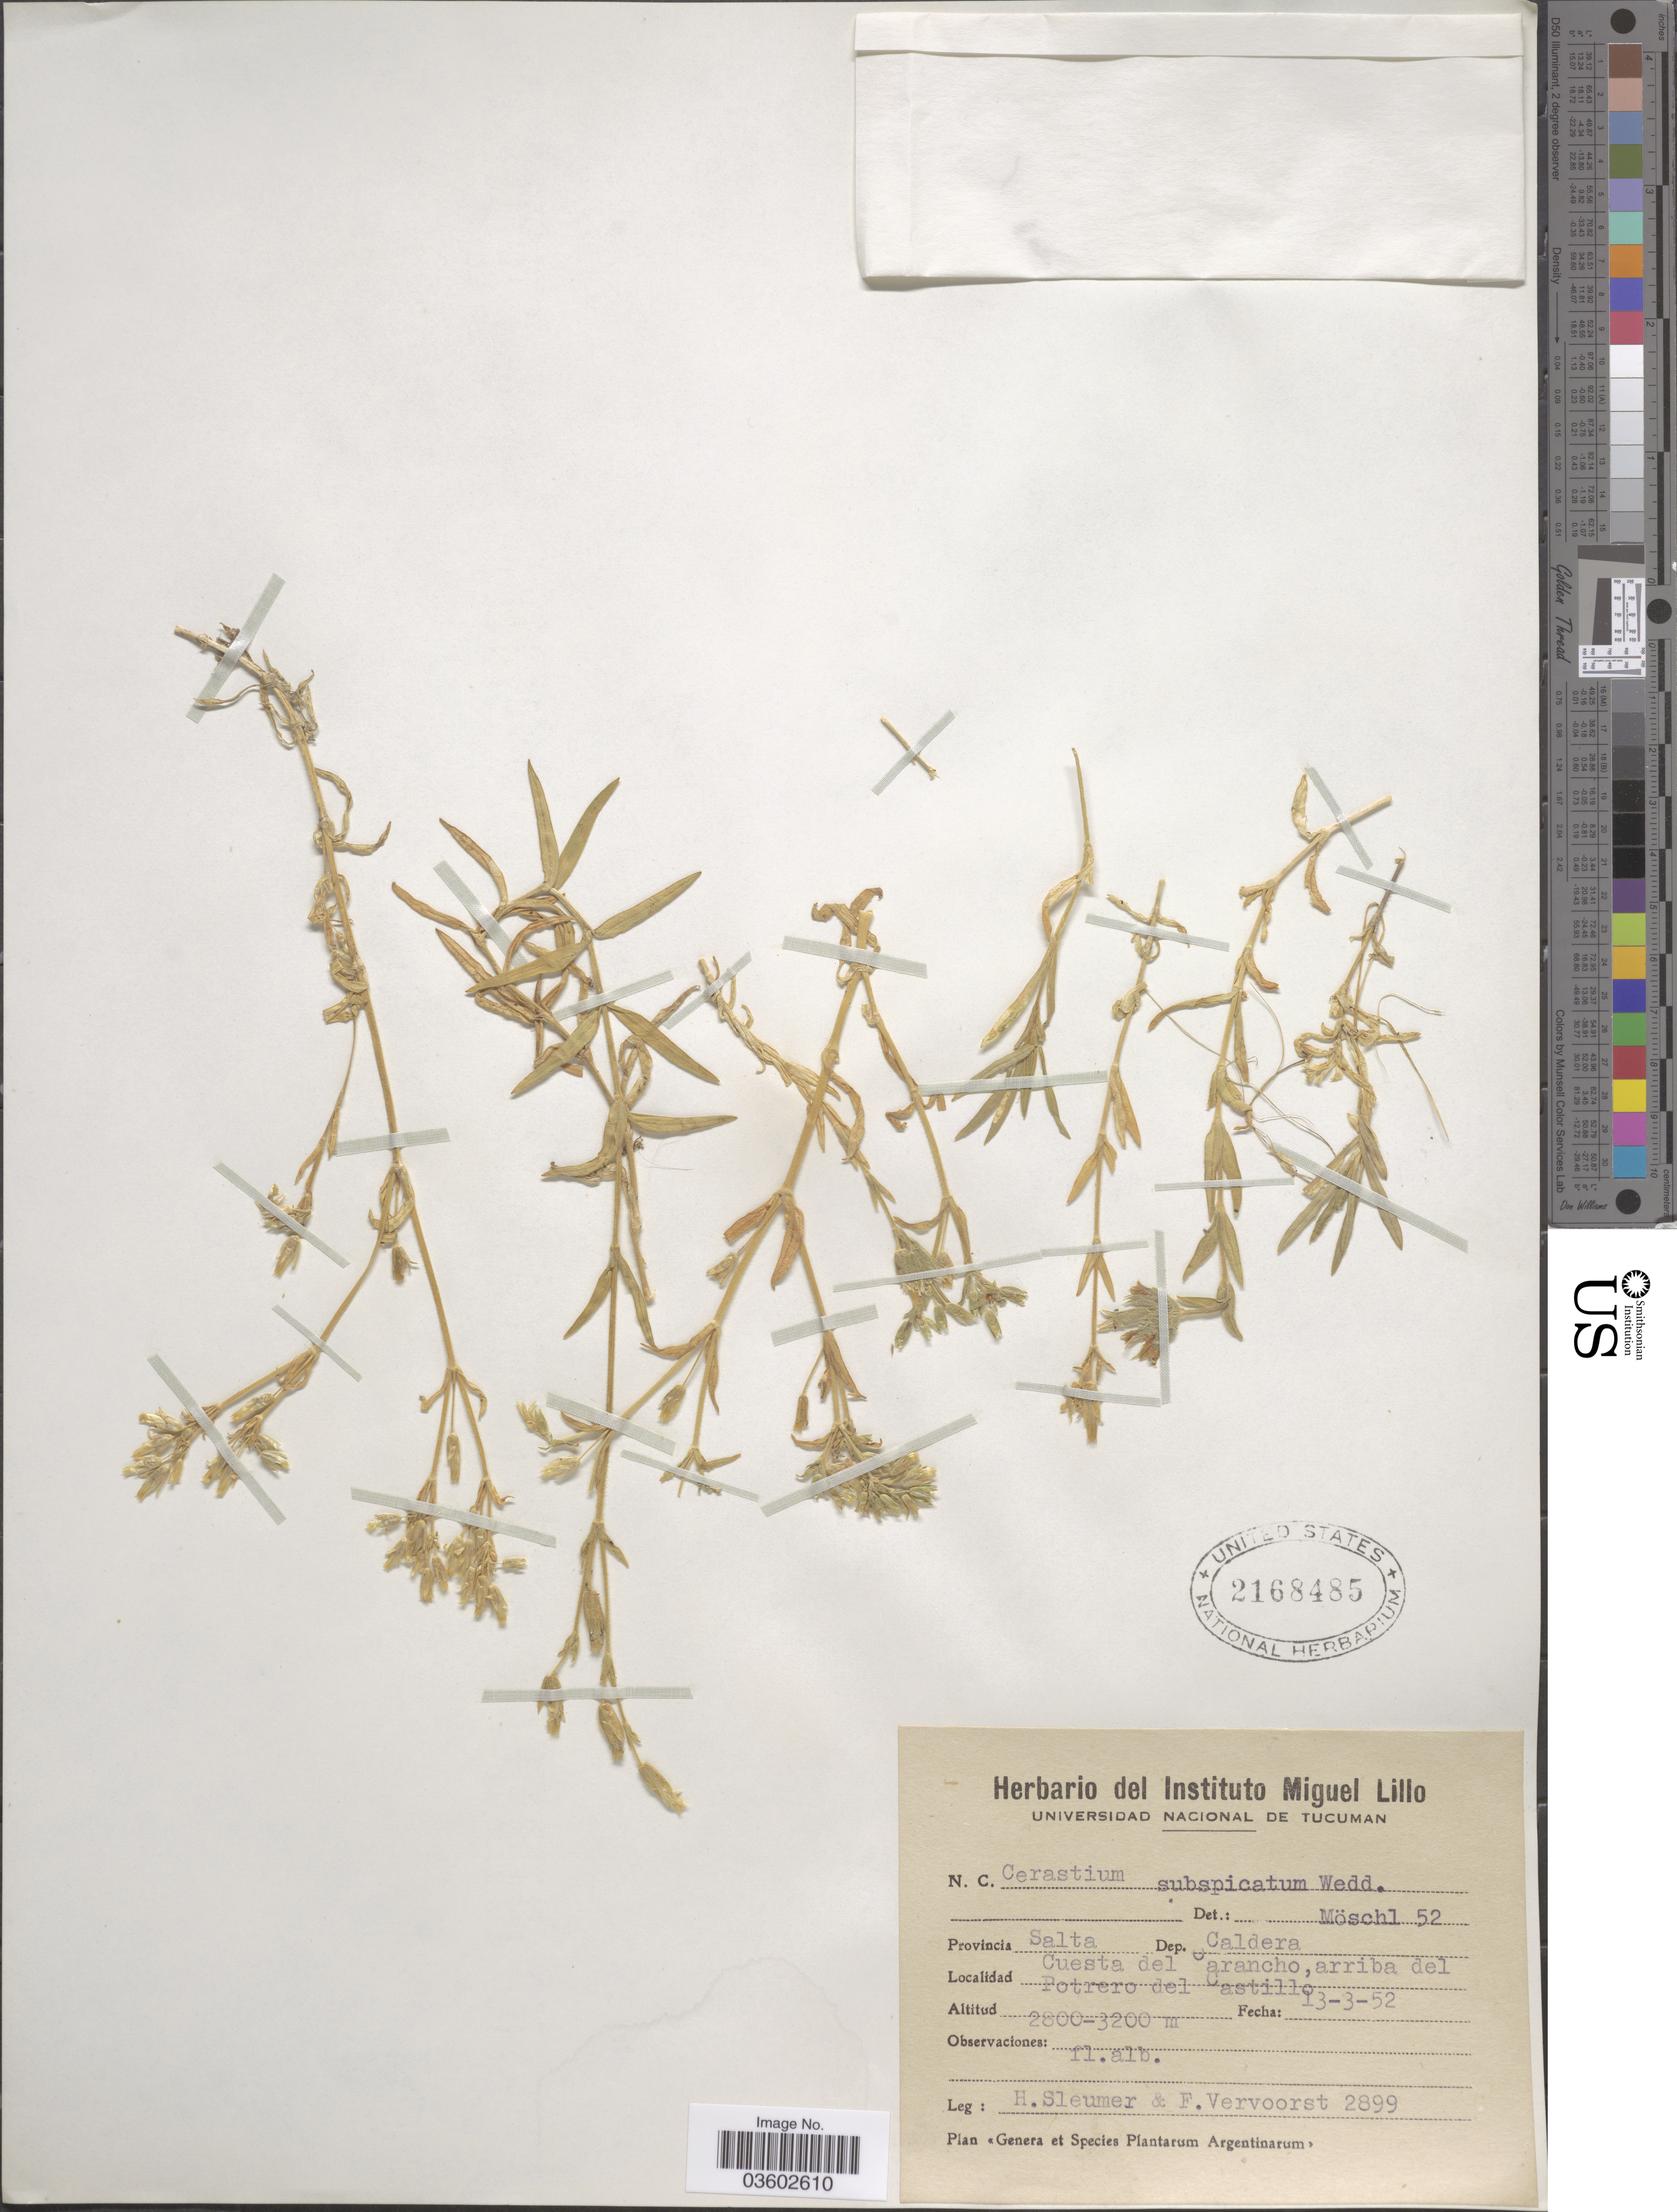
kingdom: Plantae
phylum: Tracheophyta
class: Magnoliopsida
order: Caryophyllales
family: Caryophyllaceae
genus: Cerastium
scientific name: Cerastium subspicatum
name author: Wedd.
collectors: H. O. Sleumer & F. Vervoorst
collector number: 2899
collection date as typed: Transcribed d/m/y: 13/3/52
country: Argentina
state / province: Salta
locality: Dep. Caldera. Cuesta del Carancho, arriba del Potrero del Castillo.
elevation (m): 2800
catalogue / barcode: US 2168485